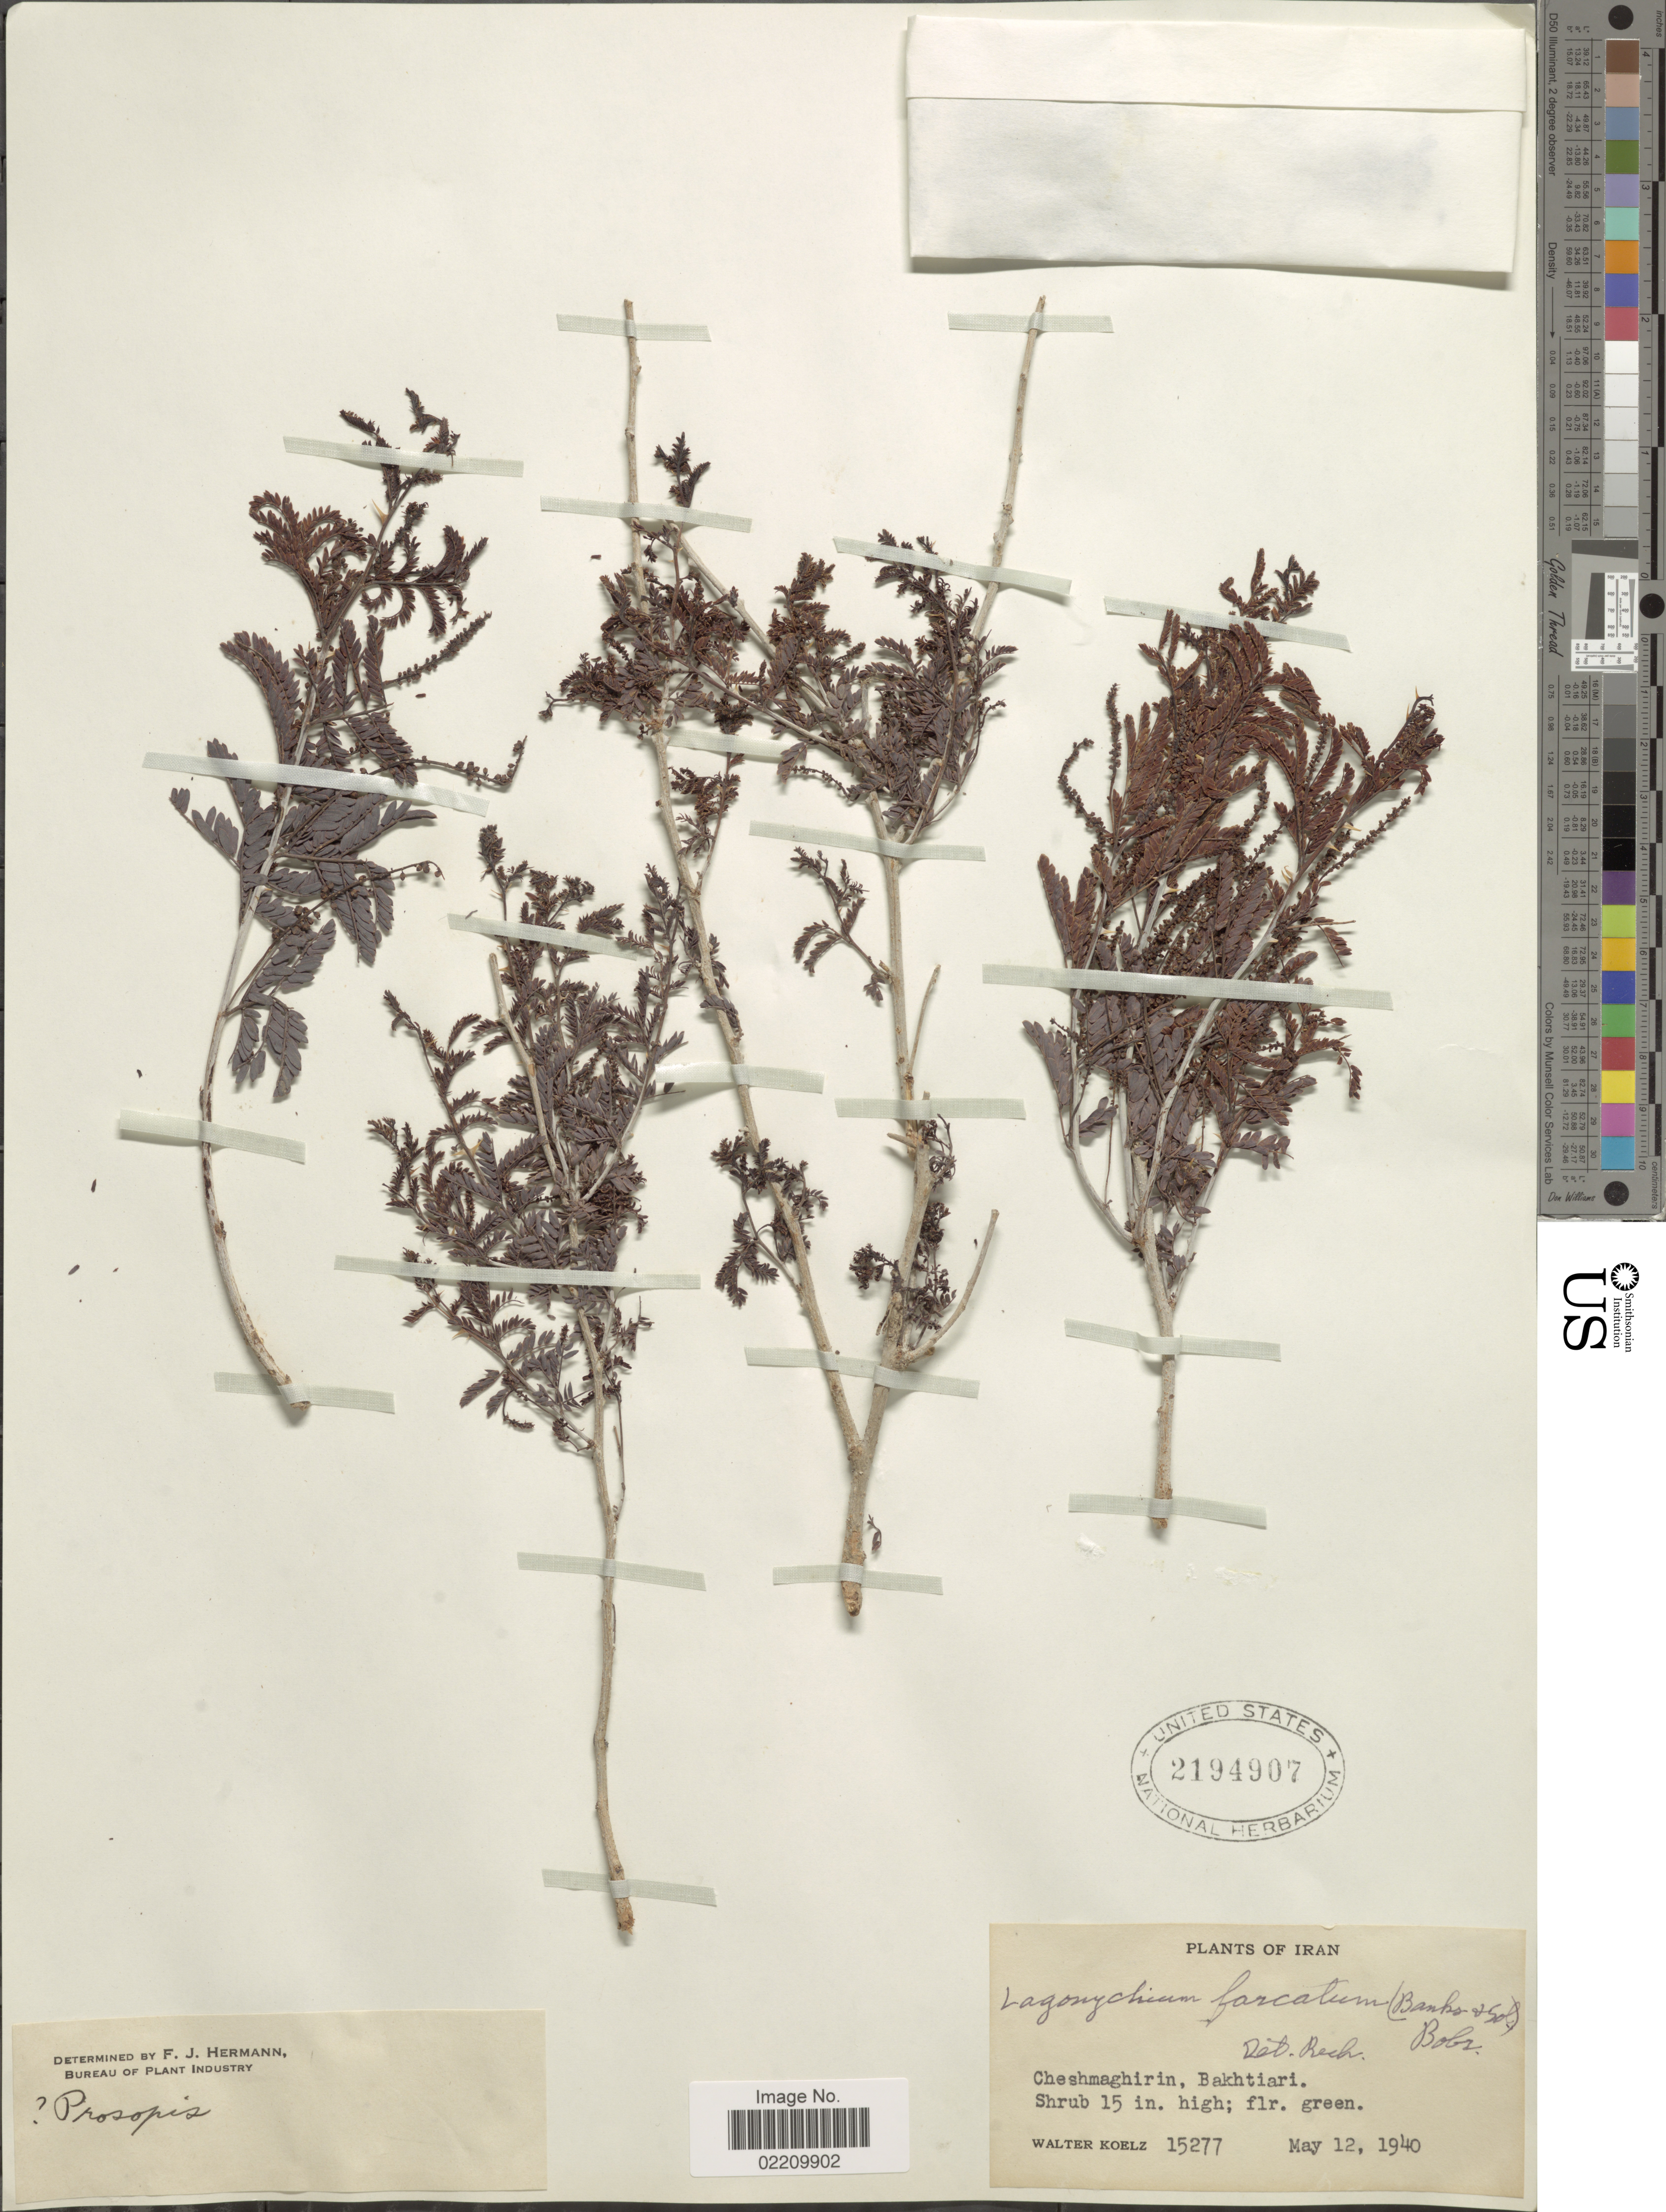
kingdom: Plantae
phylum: Tracheophyta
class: Magnoliopsida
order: Fabales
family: Fabaceae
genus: Prosopis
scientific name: Prosopis farcta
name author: (Banks & Sol.) J.F. Macbr.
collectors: W. N. Koelz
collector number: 15277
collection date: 1940-05-12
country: Iran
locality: Cheshmaghirin, Bakhtiari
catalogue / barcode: US 2194907